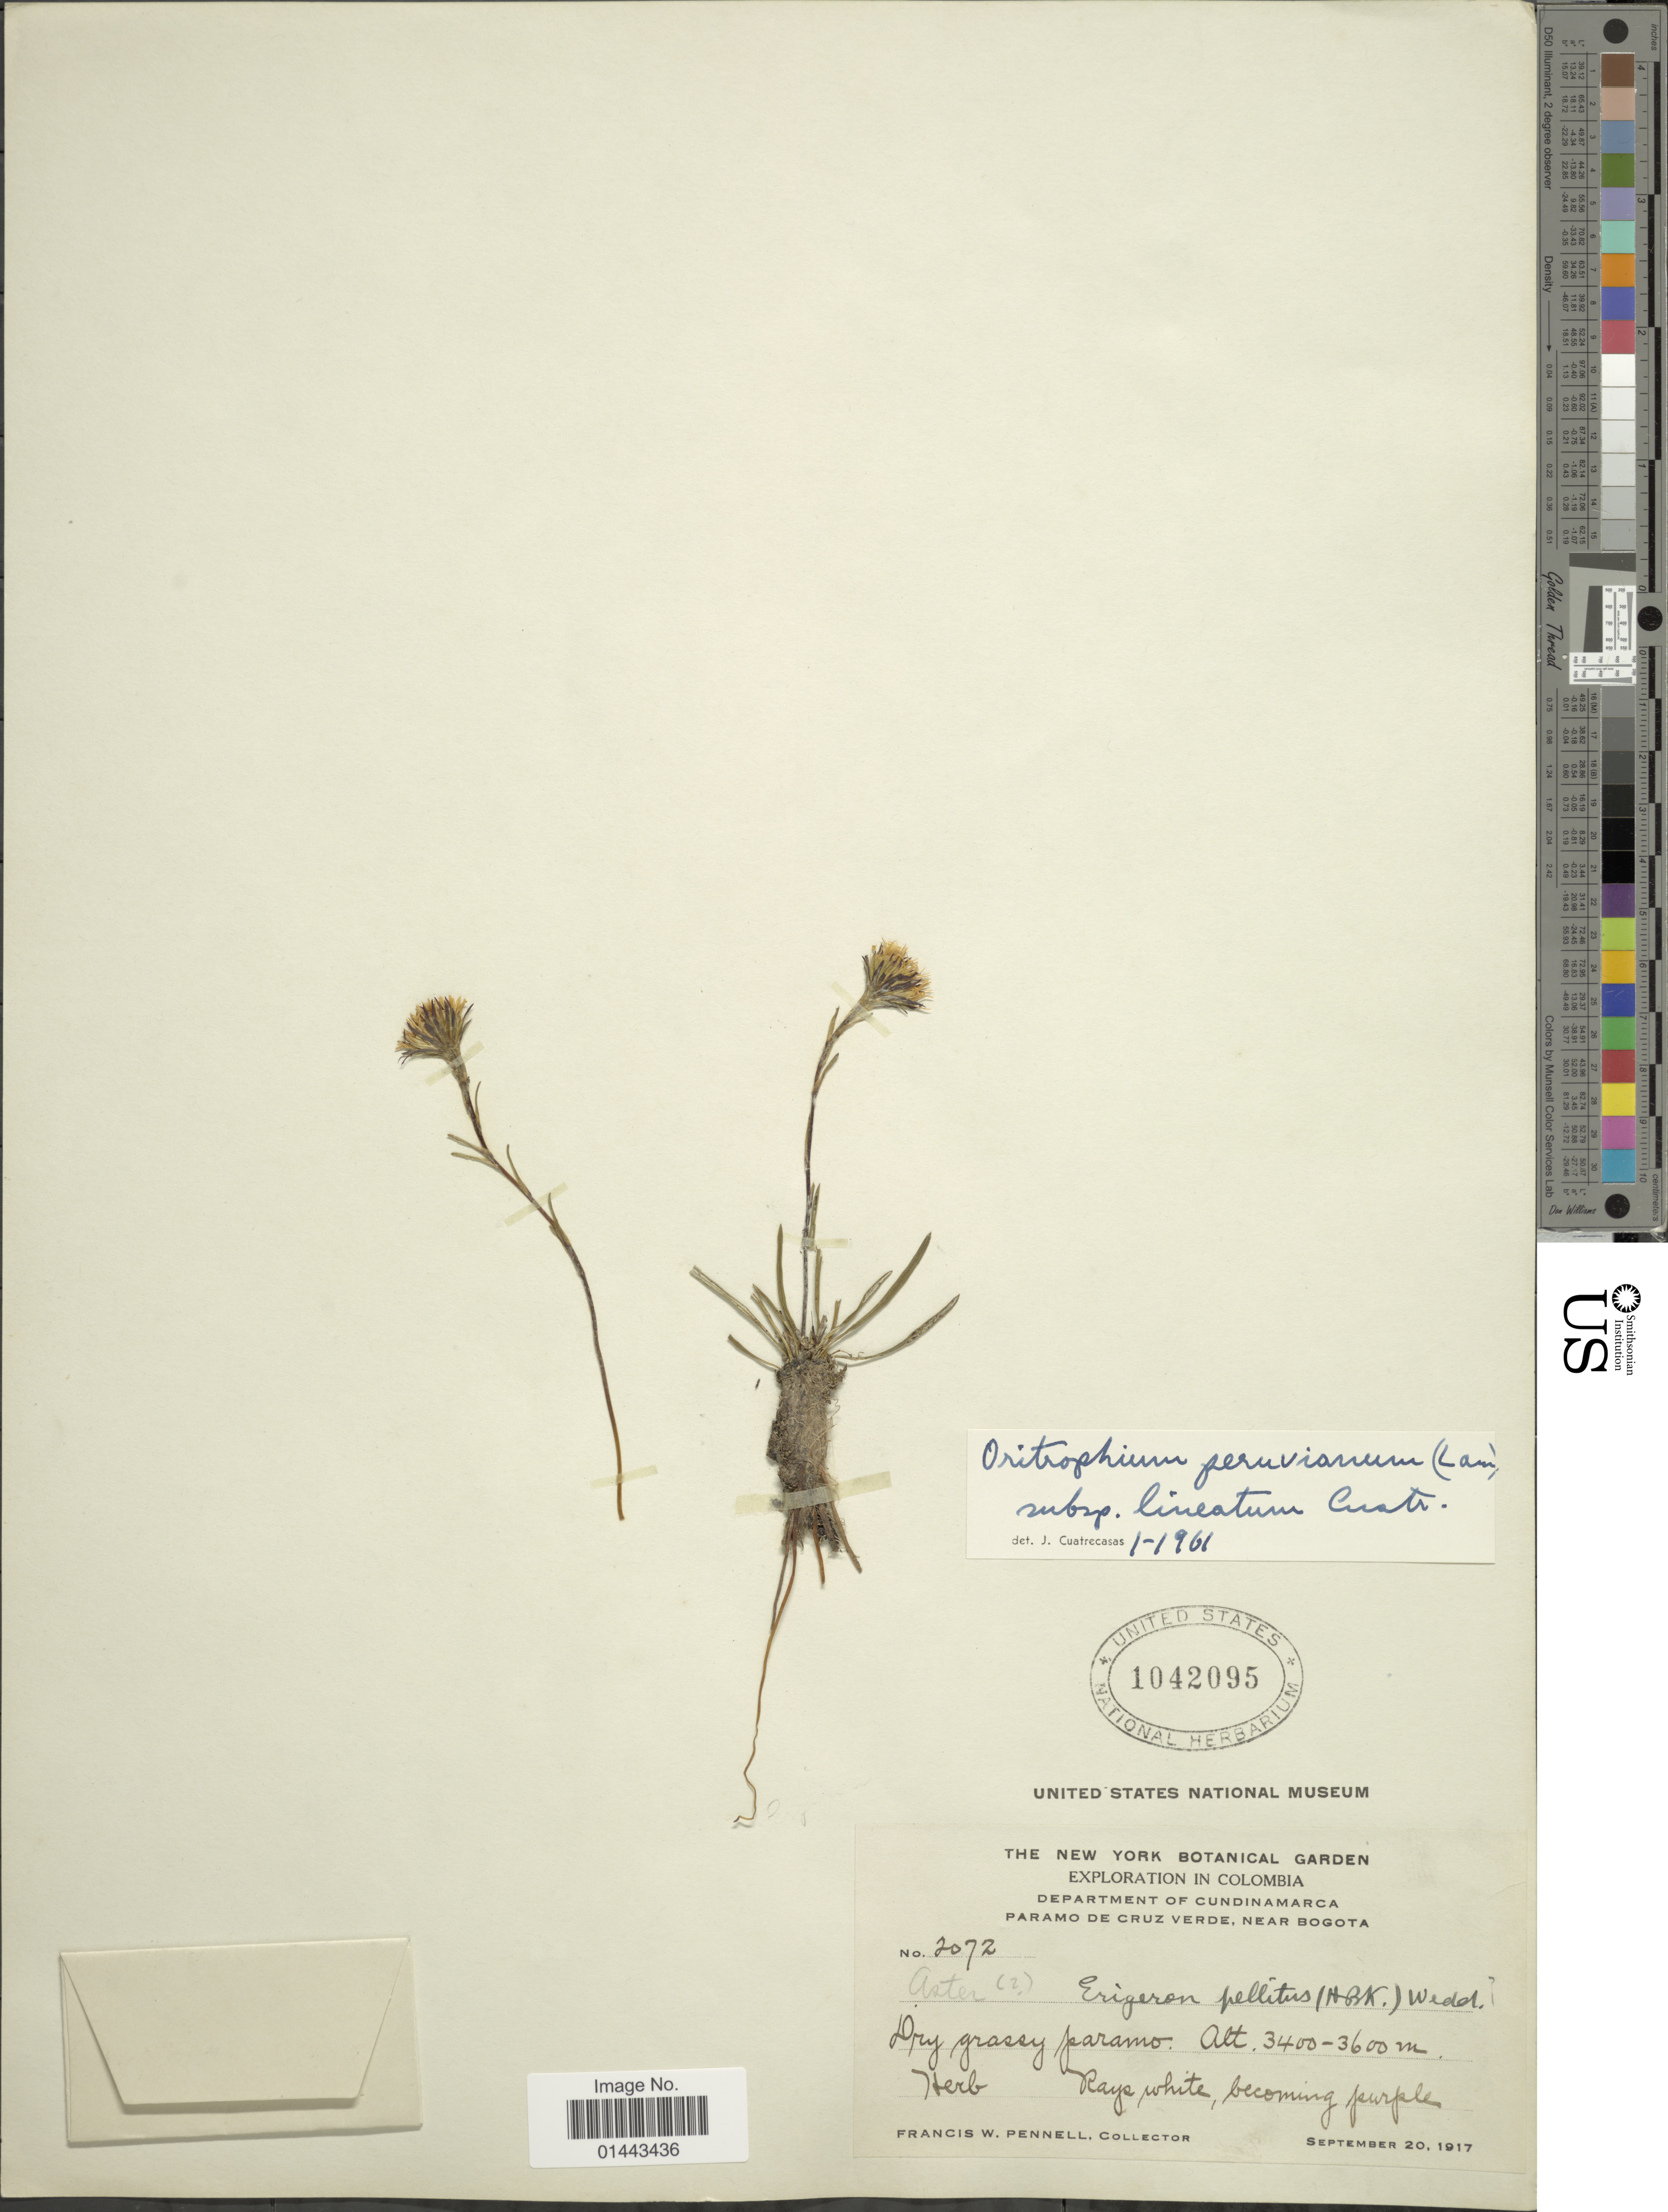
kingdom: Plantae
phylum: Tracheophyta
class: Magnoliopsida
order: Asterales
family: Asteraceae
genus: Oritrophium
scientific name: Oritrophium peruvianum subsp. lineatum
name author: (Cuatrec.) Cuatrec.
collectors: F. W. Pennell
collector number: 2072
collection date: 1917-09-20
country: Colombia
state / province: Cundinamarca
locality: Paramo de Crux Verde, near Bogota, dry grassy paramo.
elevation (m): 3400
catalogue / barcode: US 1042095